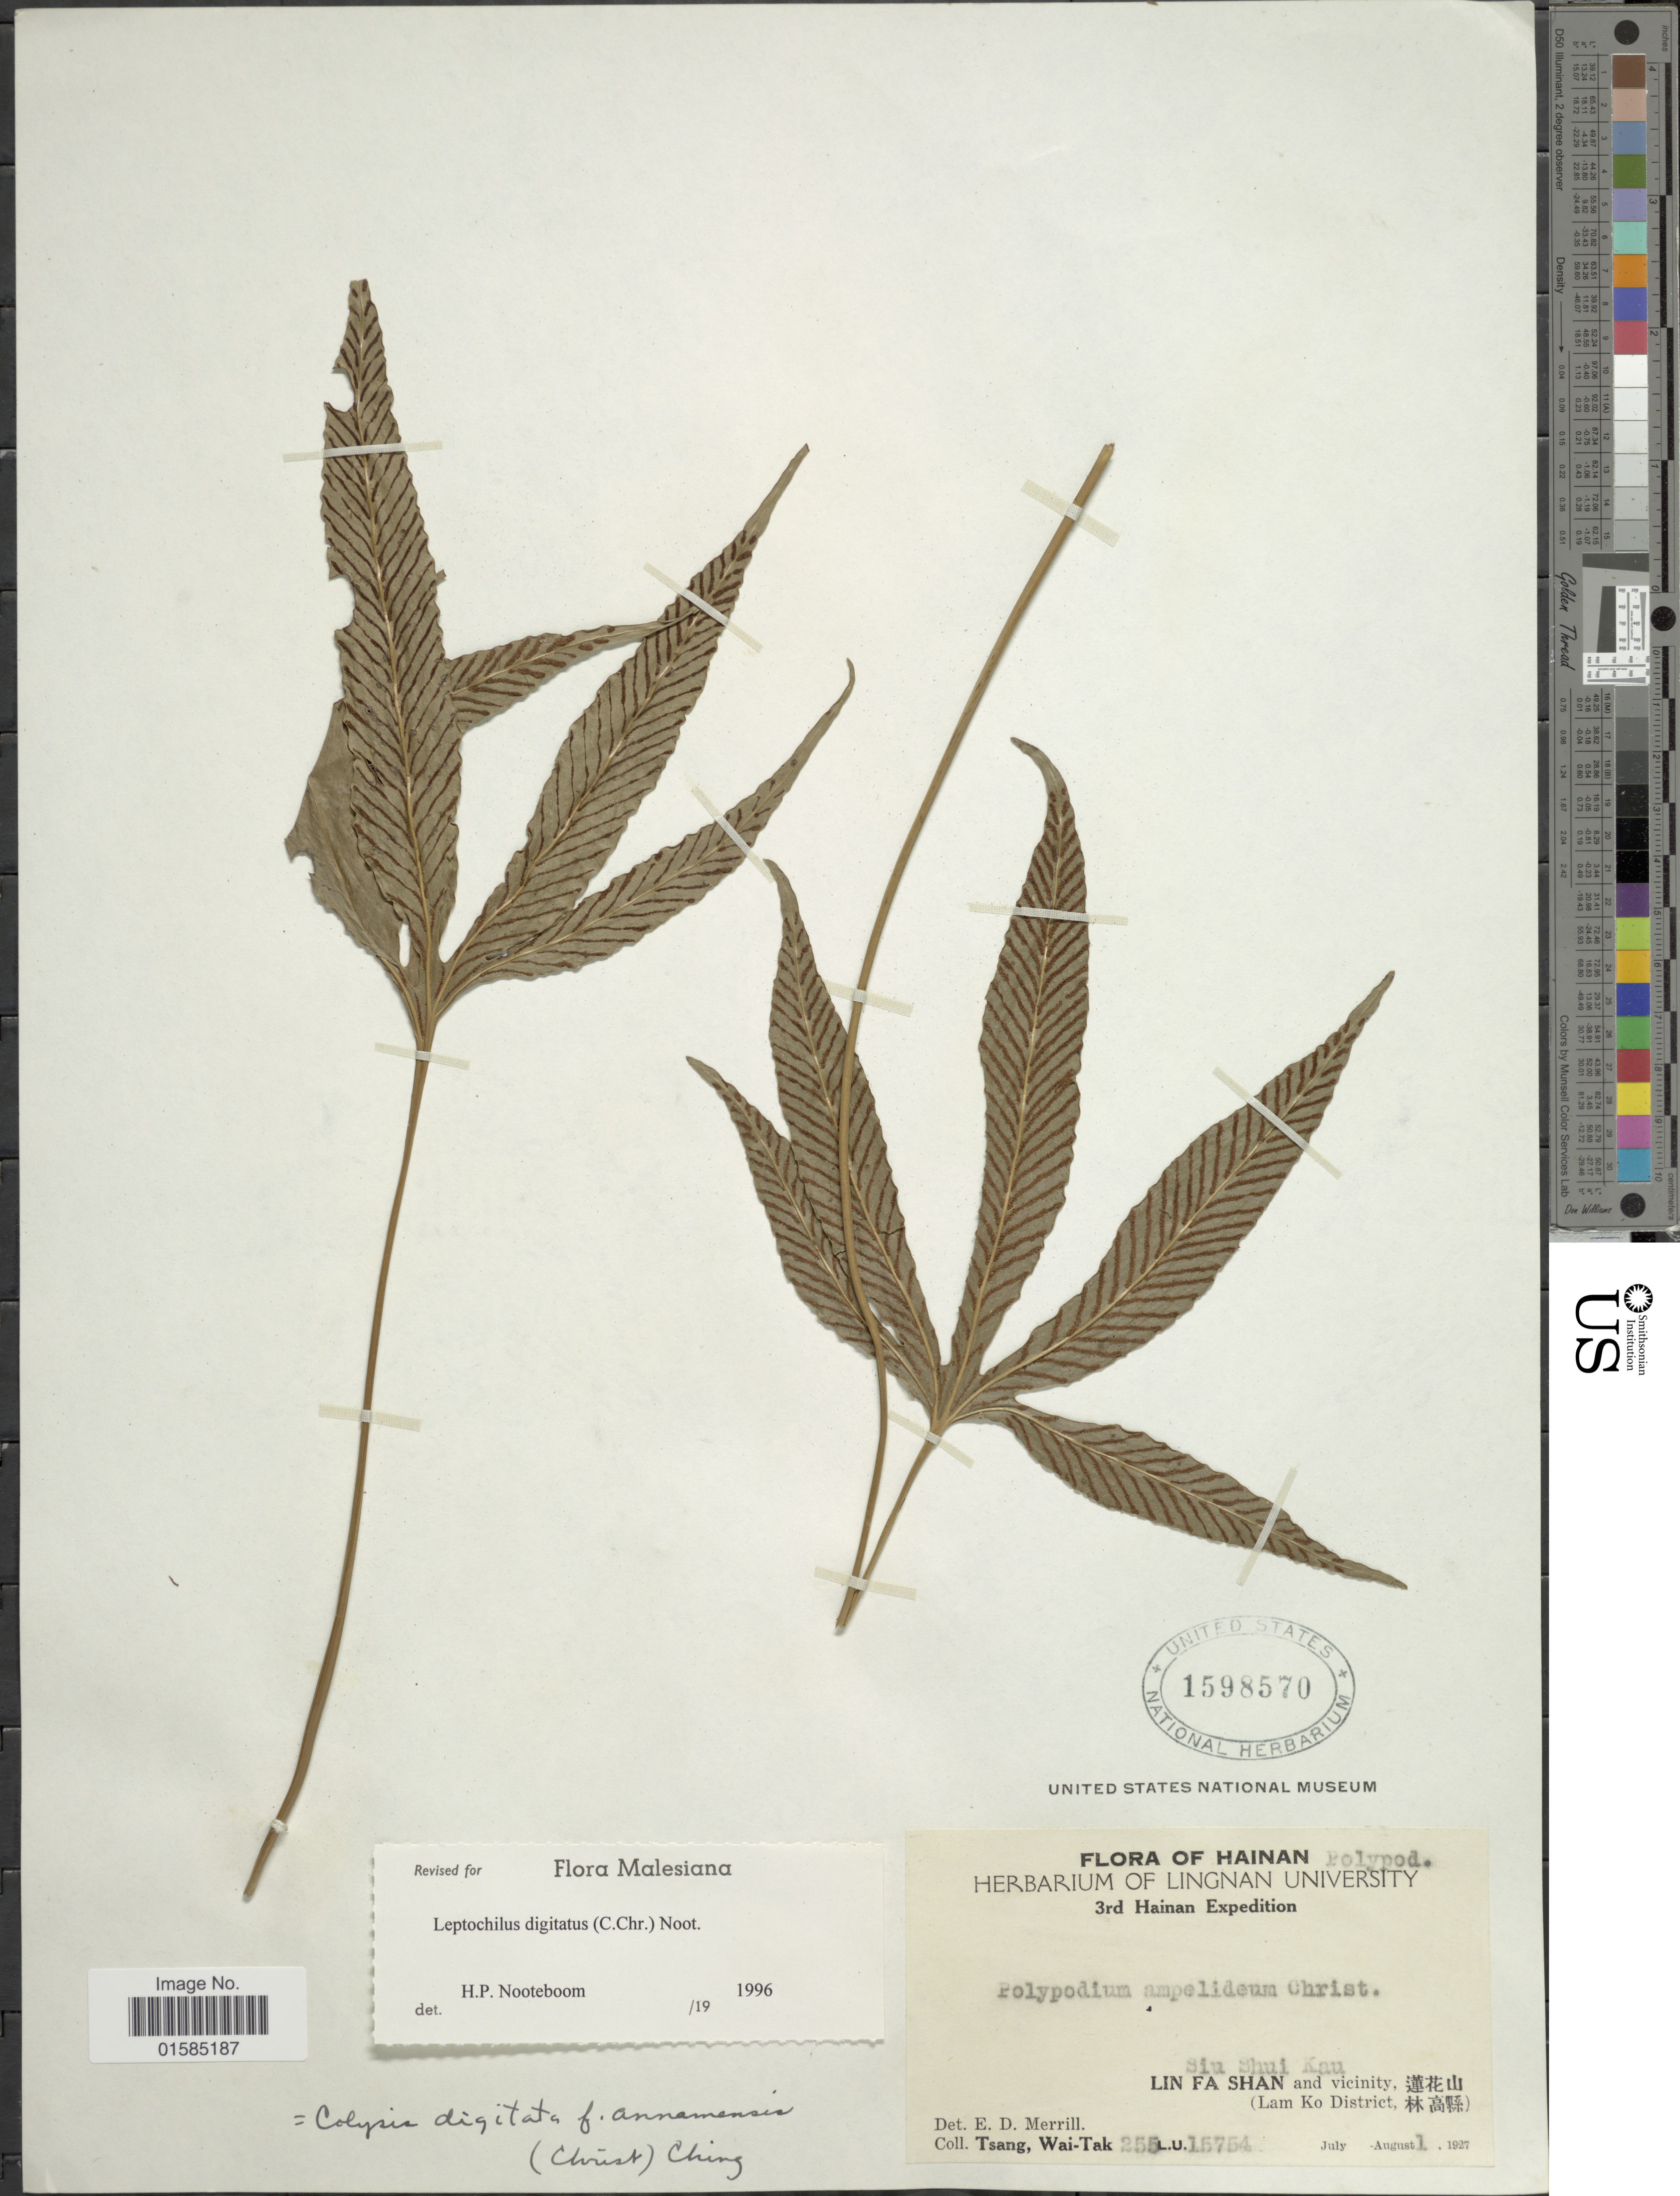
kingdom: Plantae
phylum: Tracheophyta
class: Polypodiopsida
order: Polypodiales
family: Polypodiaceae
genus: Leptochilus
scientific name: Leptochilus digitatus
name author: (Baker) Noot.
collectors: W. T. Tsang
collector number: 255/15754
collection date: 1927-08-01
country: China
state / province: Hainan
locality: Hainan, Lin Fa Shan and vicinity (Lam Ko District)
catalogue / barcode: US 1598570